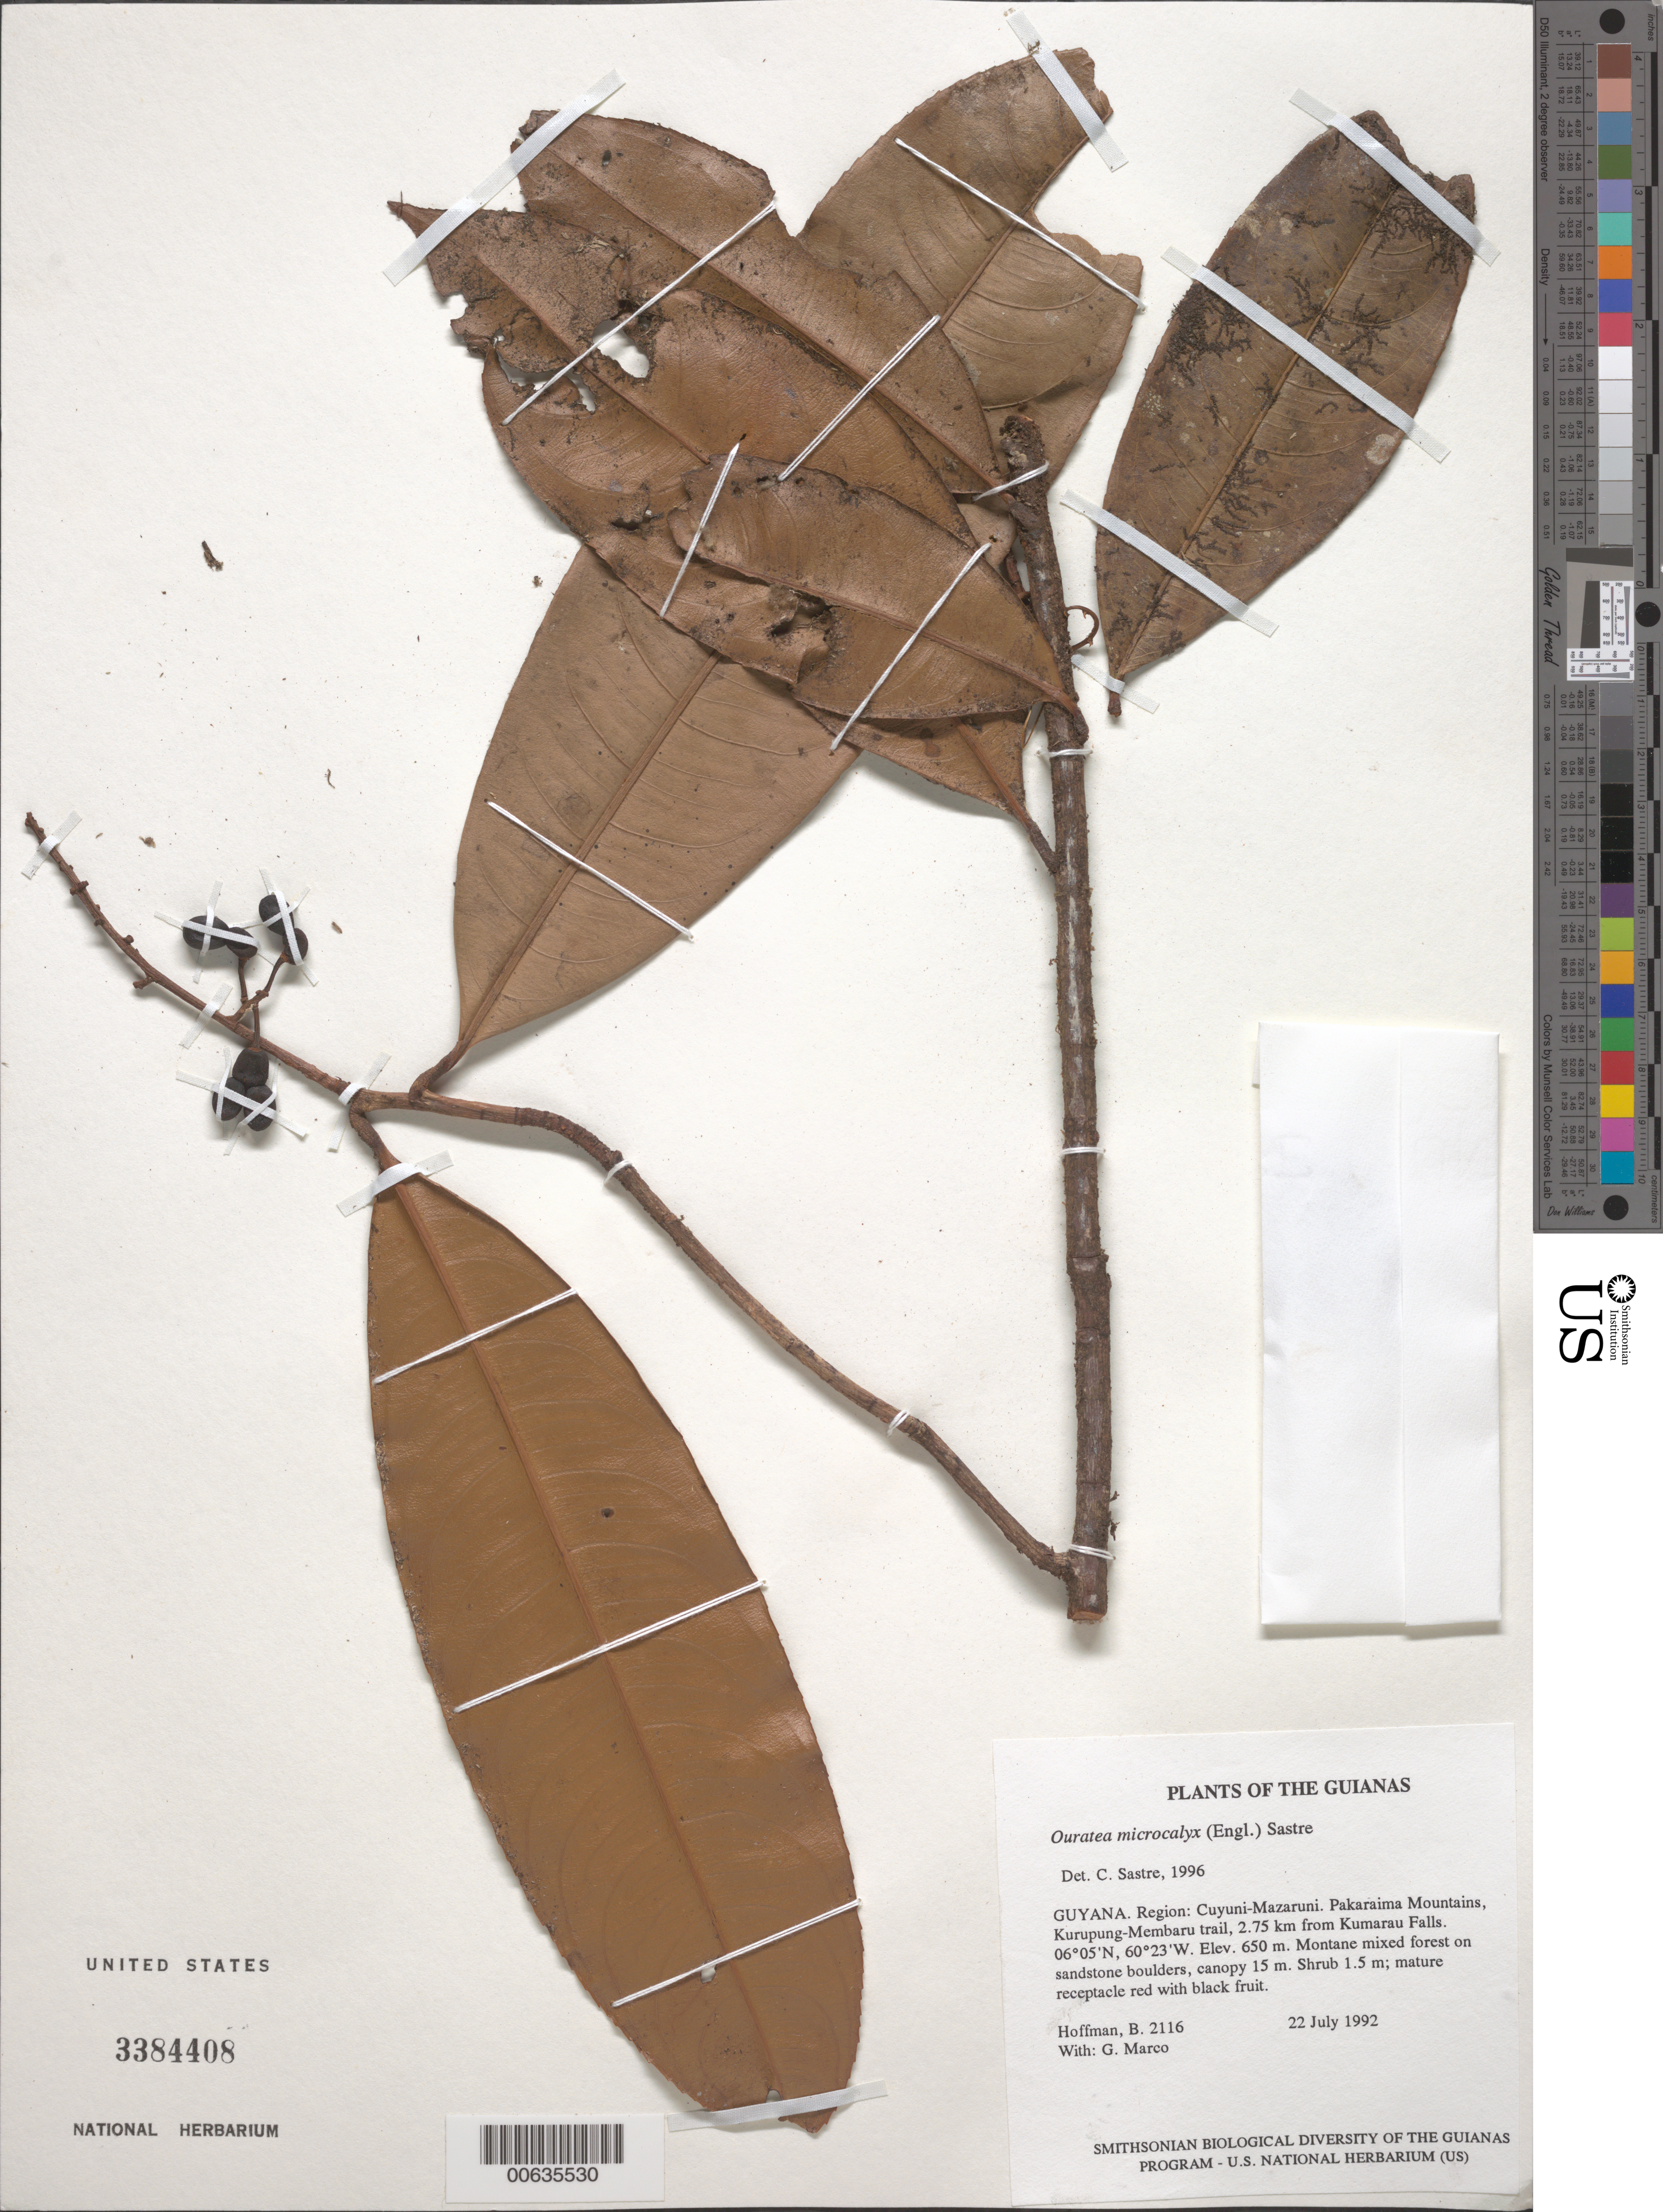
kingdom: Plantae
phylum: Tracheophyta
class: Magnoliopsida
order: Malpighiales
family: Ochnaceae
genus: Ouratea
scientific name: Ouratea microcalyx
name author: (Engl.) Sastre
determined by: Sastre, C. H. L.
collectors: B. Hoffman & G. Marco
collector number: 2116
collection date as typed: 22 July 1992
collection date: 1992-07-22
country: Guyana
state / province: Cuyuni-Mazaruni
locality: Pakaraima Mountains, Kurupung-Membaru trail, 2.75 km WSW from Kumarau Falls on Kurupung River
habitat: Montane mixed forest on sandstone boulders, canopy 15 m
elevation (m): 650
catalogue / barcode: US 3384408